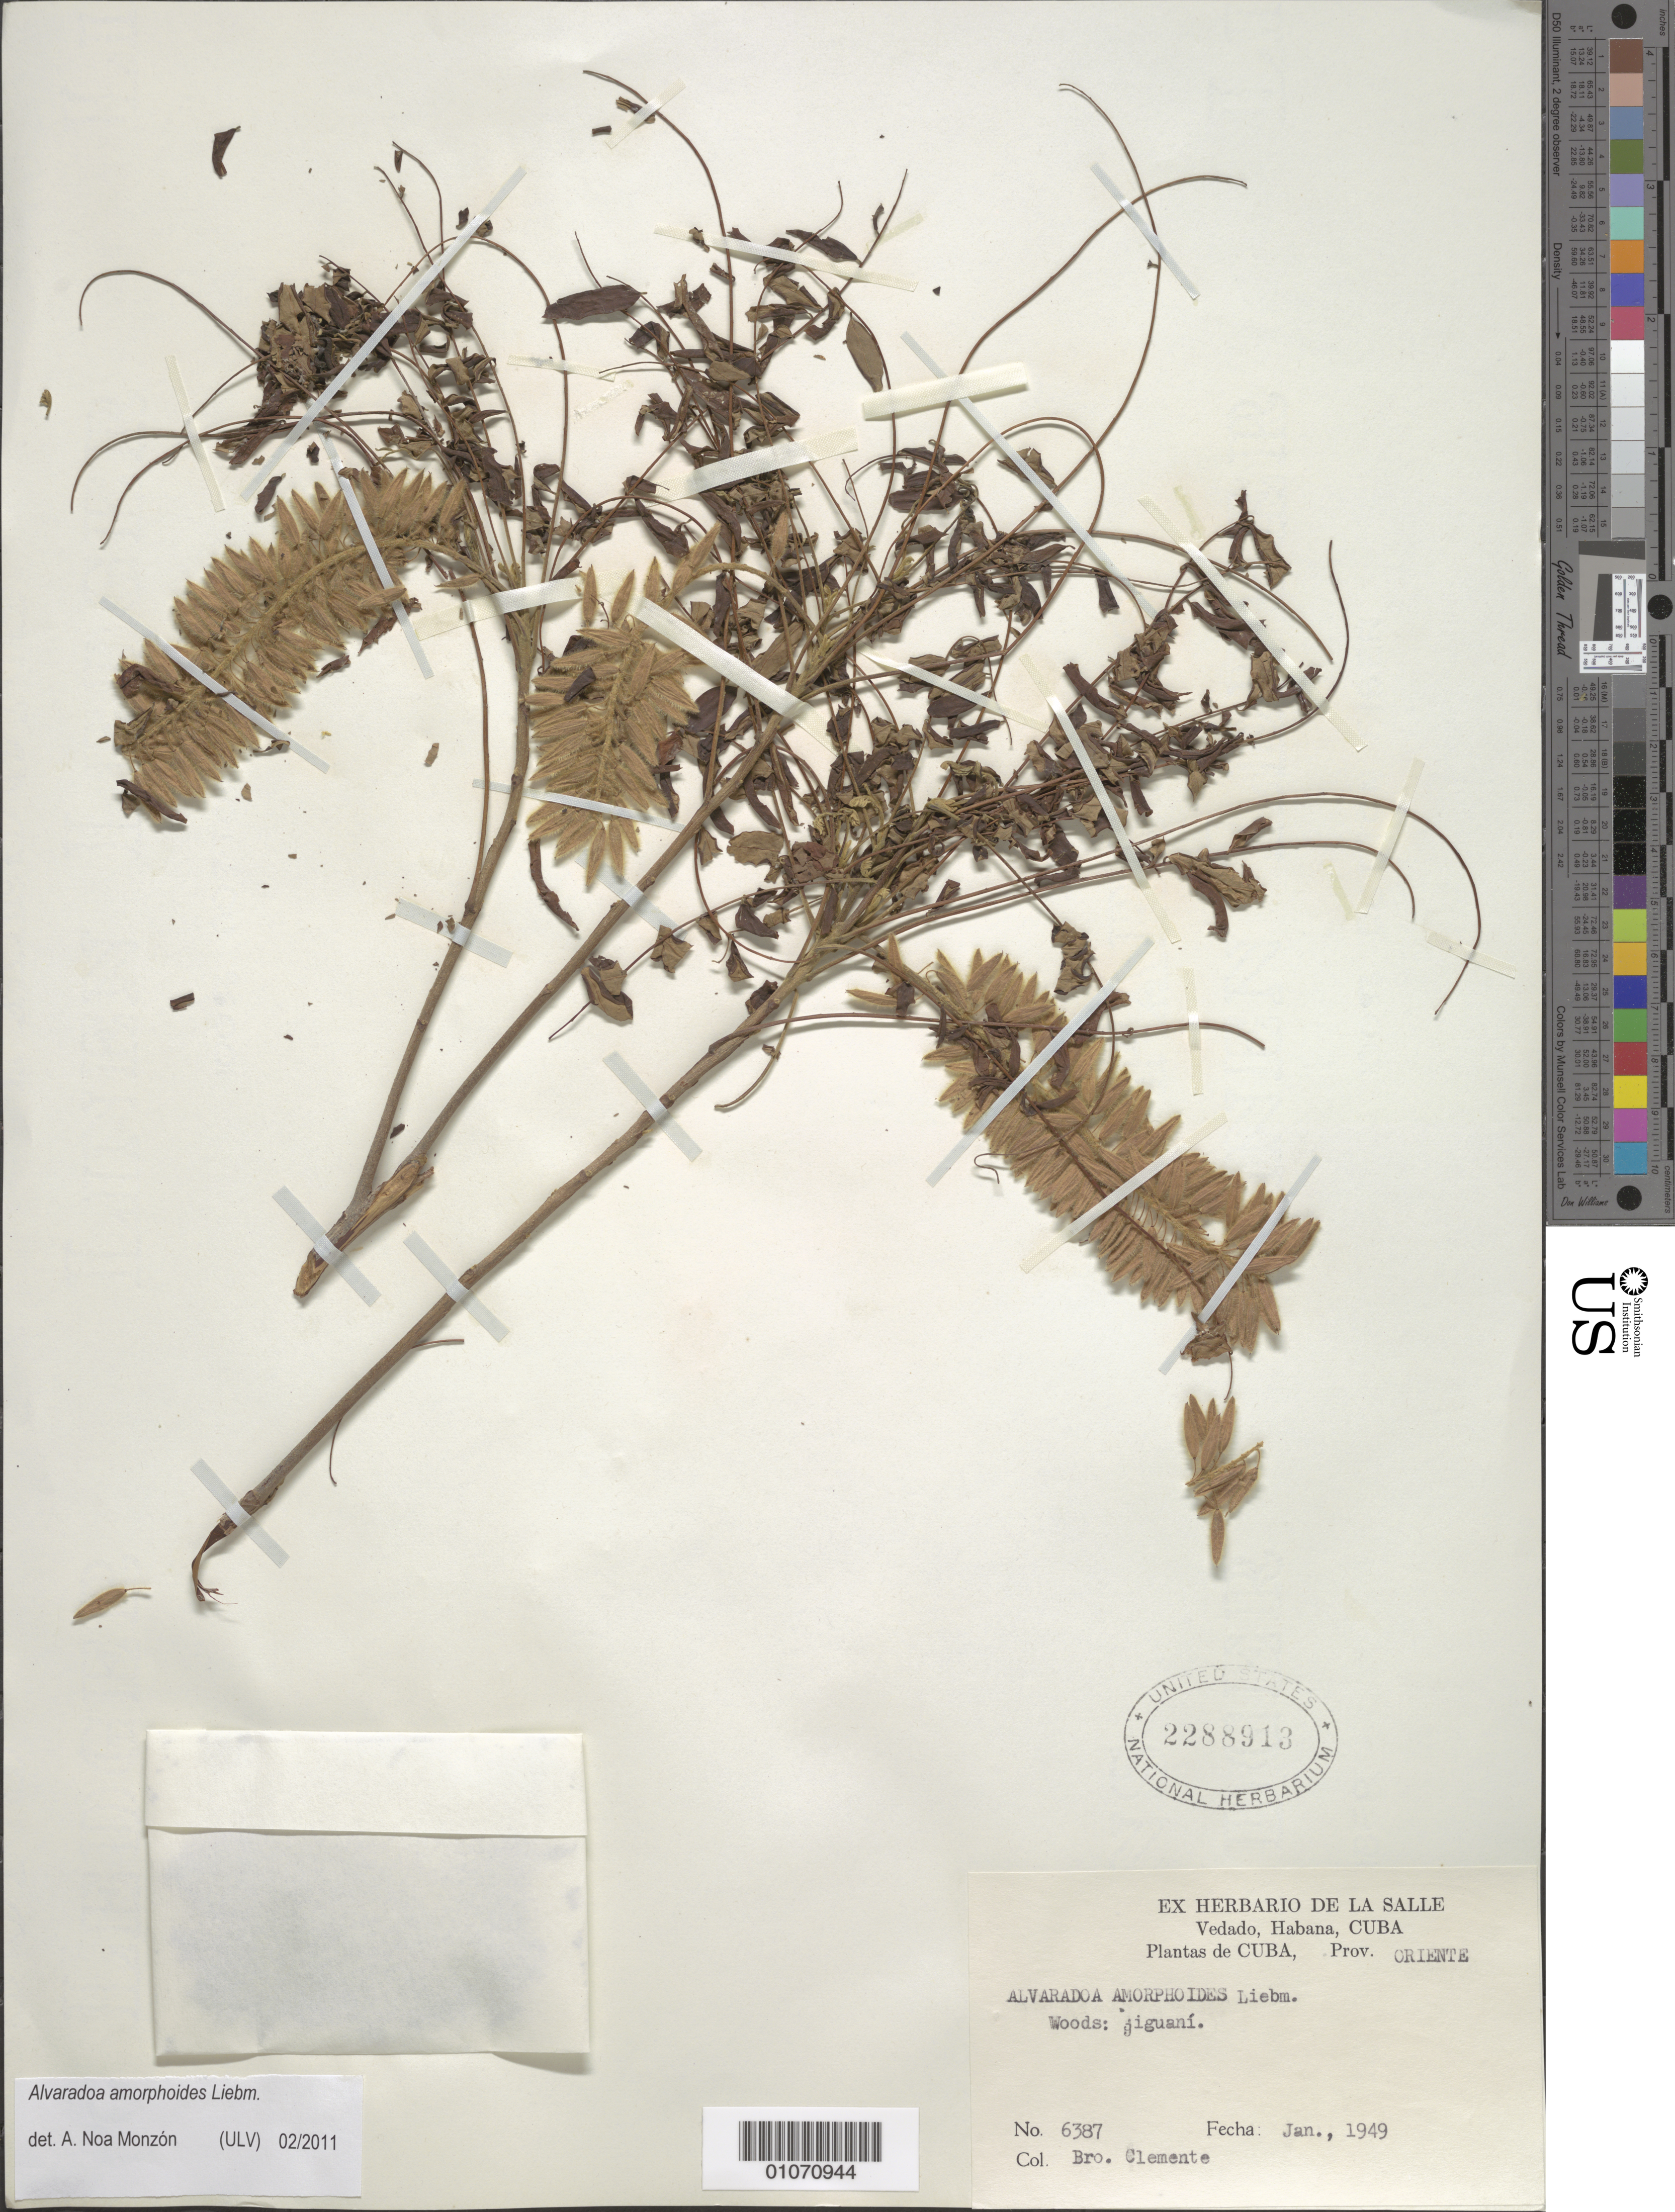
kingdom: Plantae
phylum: Tracheophyta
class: Magnoliopsida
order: Picramniales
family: Picramniaceae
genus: Alvaradoa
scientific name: Alvaradoa amorphoides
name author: Liebm.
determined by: Noa Monzón, A.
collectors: Bro. Clemente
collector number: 6387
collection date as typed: Jan 1949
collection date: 1949-01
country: Cuba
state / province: Oriente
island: Cuba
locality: Jiguaní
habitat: Woods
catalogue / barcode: US 2288913